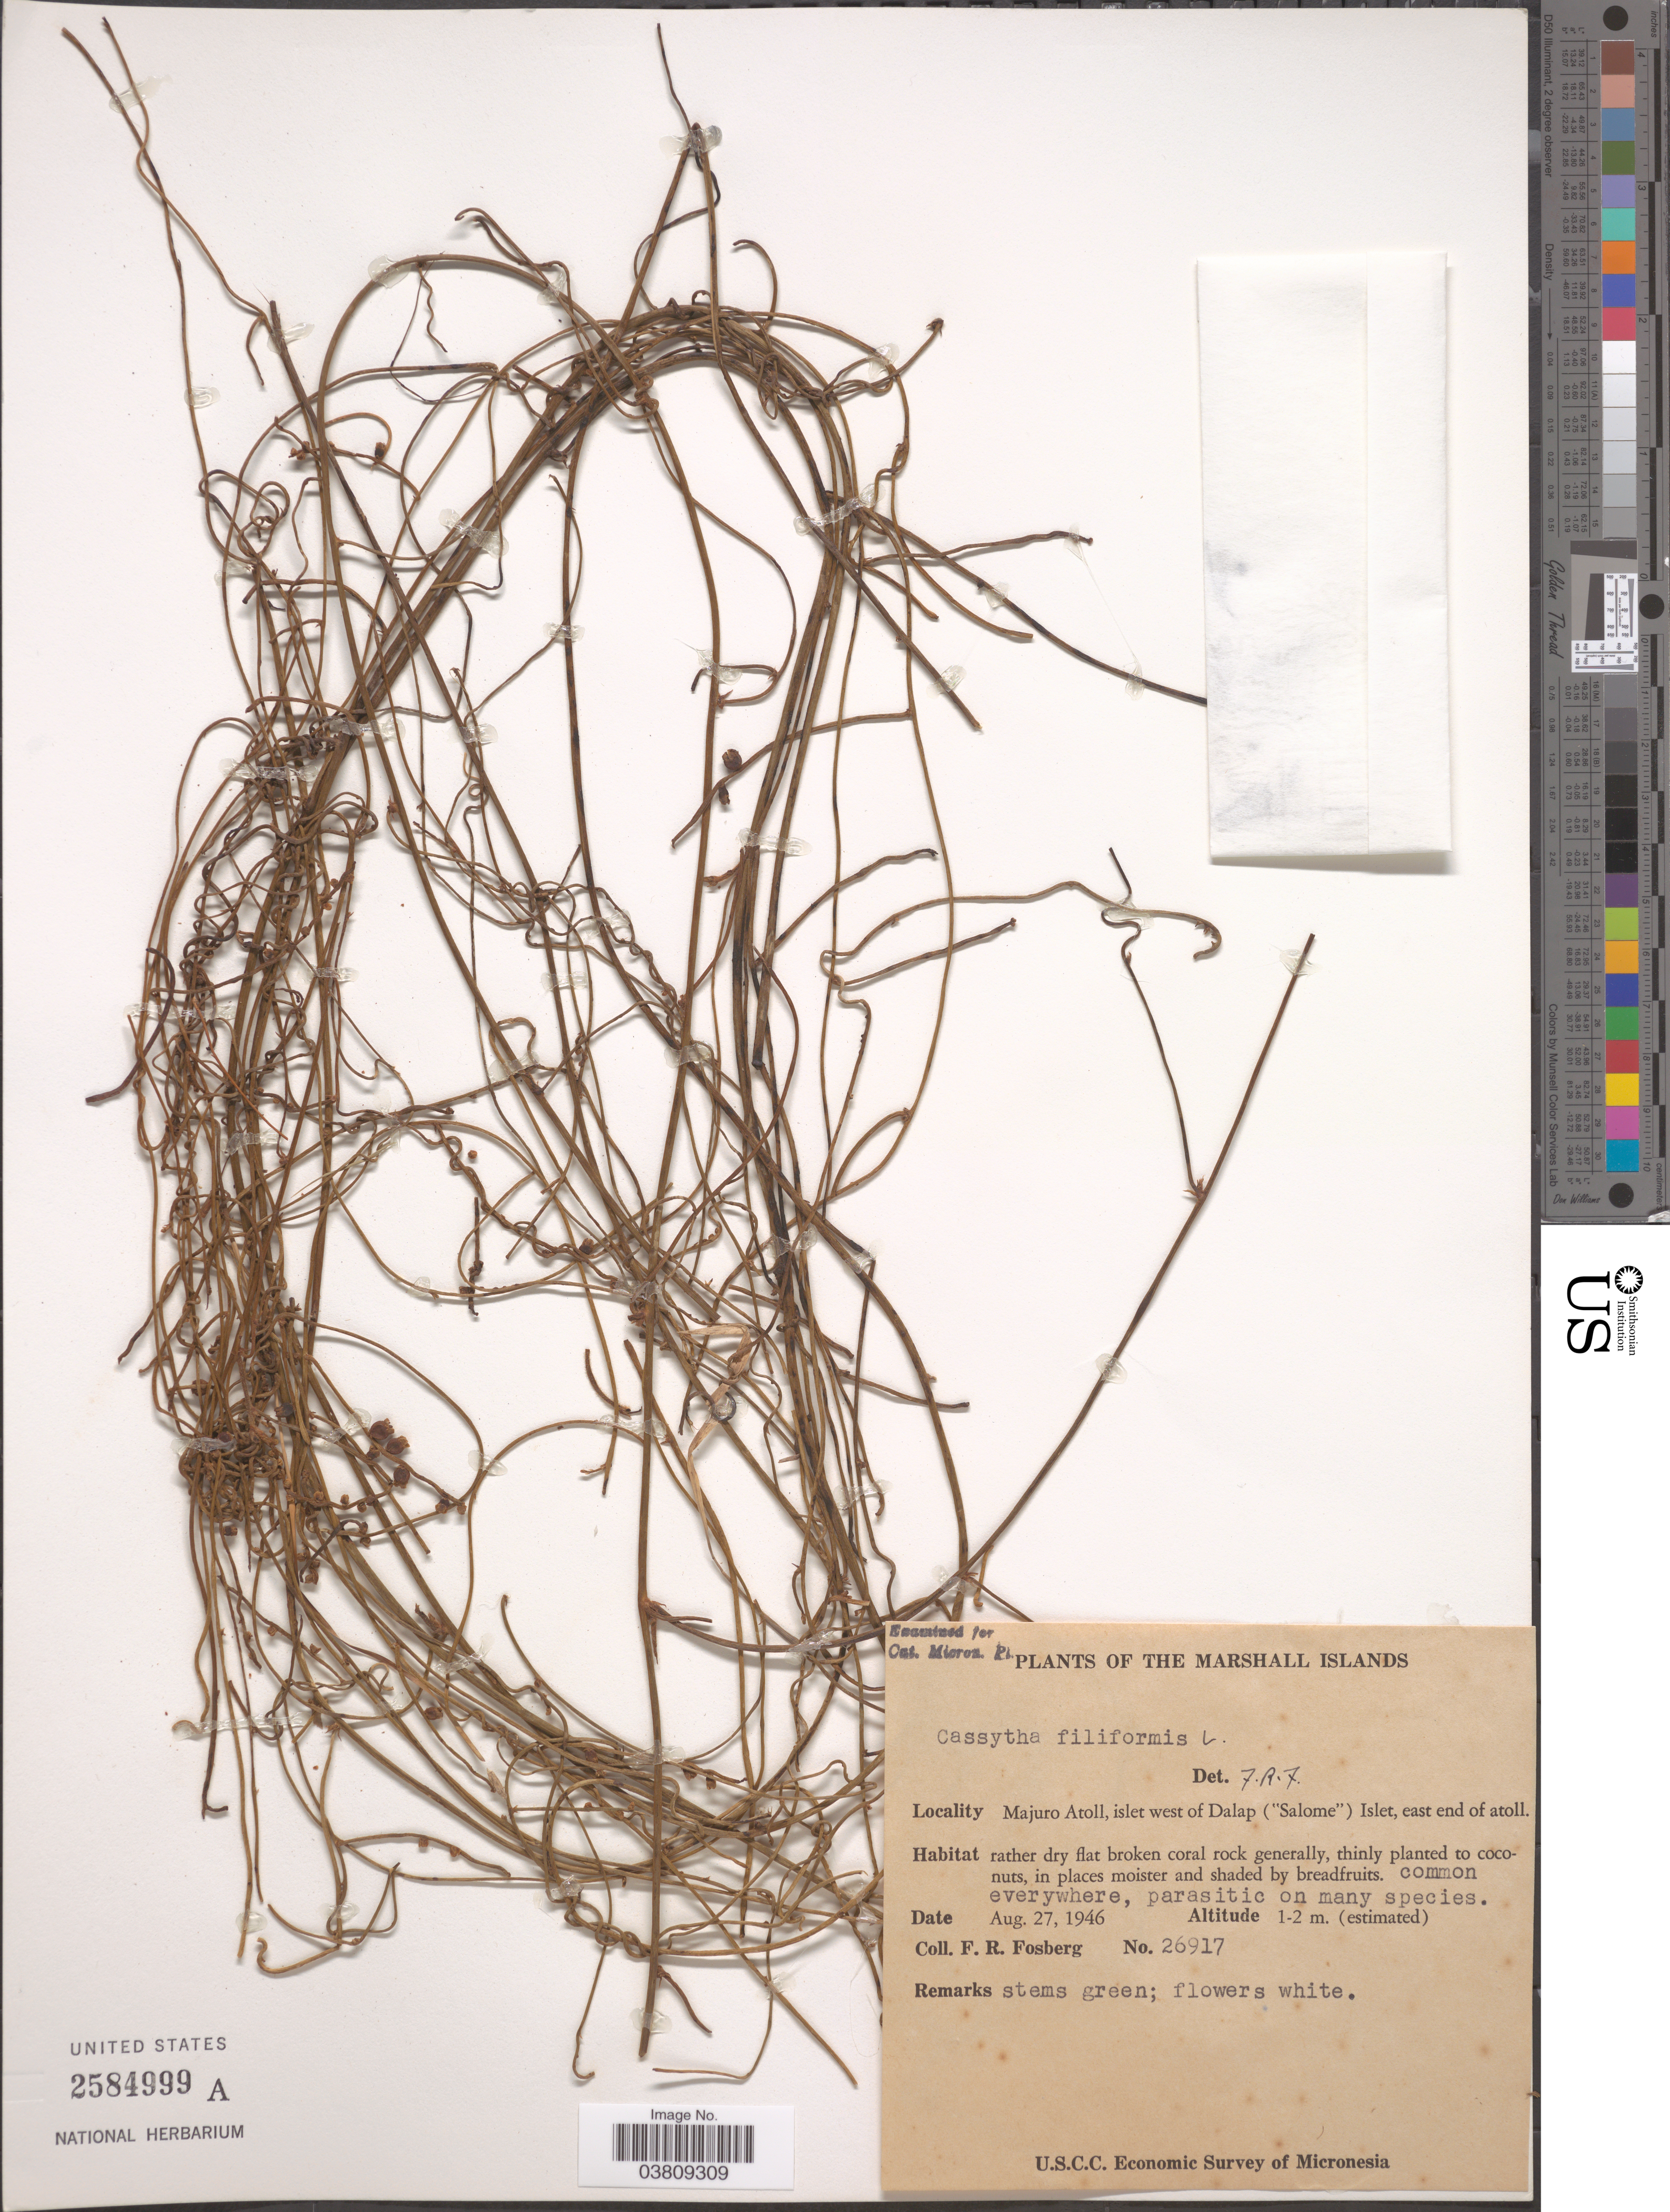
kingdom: Plantae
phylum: Tracheophyta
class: Magnoliopsida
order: Laurales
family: Lauraceae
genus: Cassytha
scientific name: Cassytha filiformis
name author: L.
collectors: F. R. Fosberg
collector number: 26917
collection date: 1946-08-27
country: Marshall Islands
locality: Majuro Atoll, islet west of Dalap ('Salome') Islet, east end of atoll.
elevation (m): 1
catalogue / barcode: US 2584999A